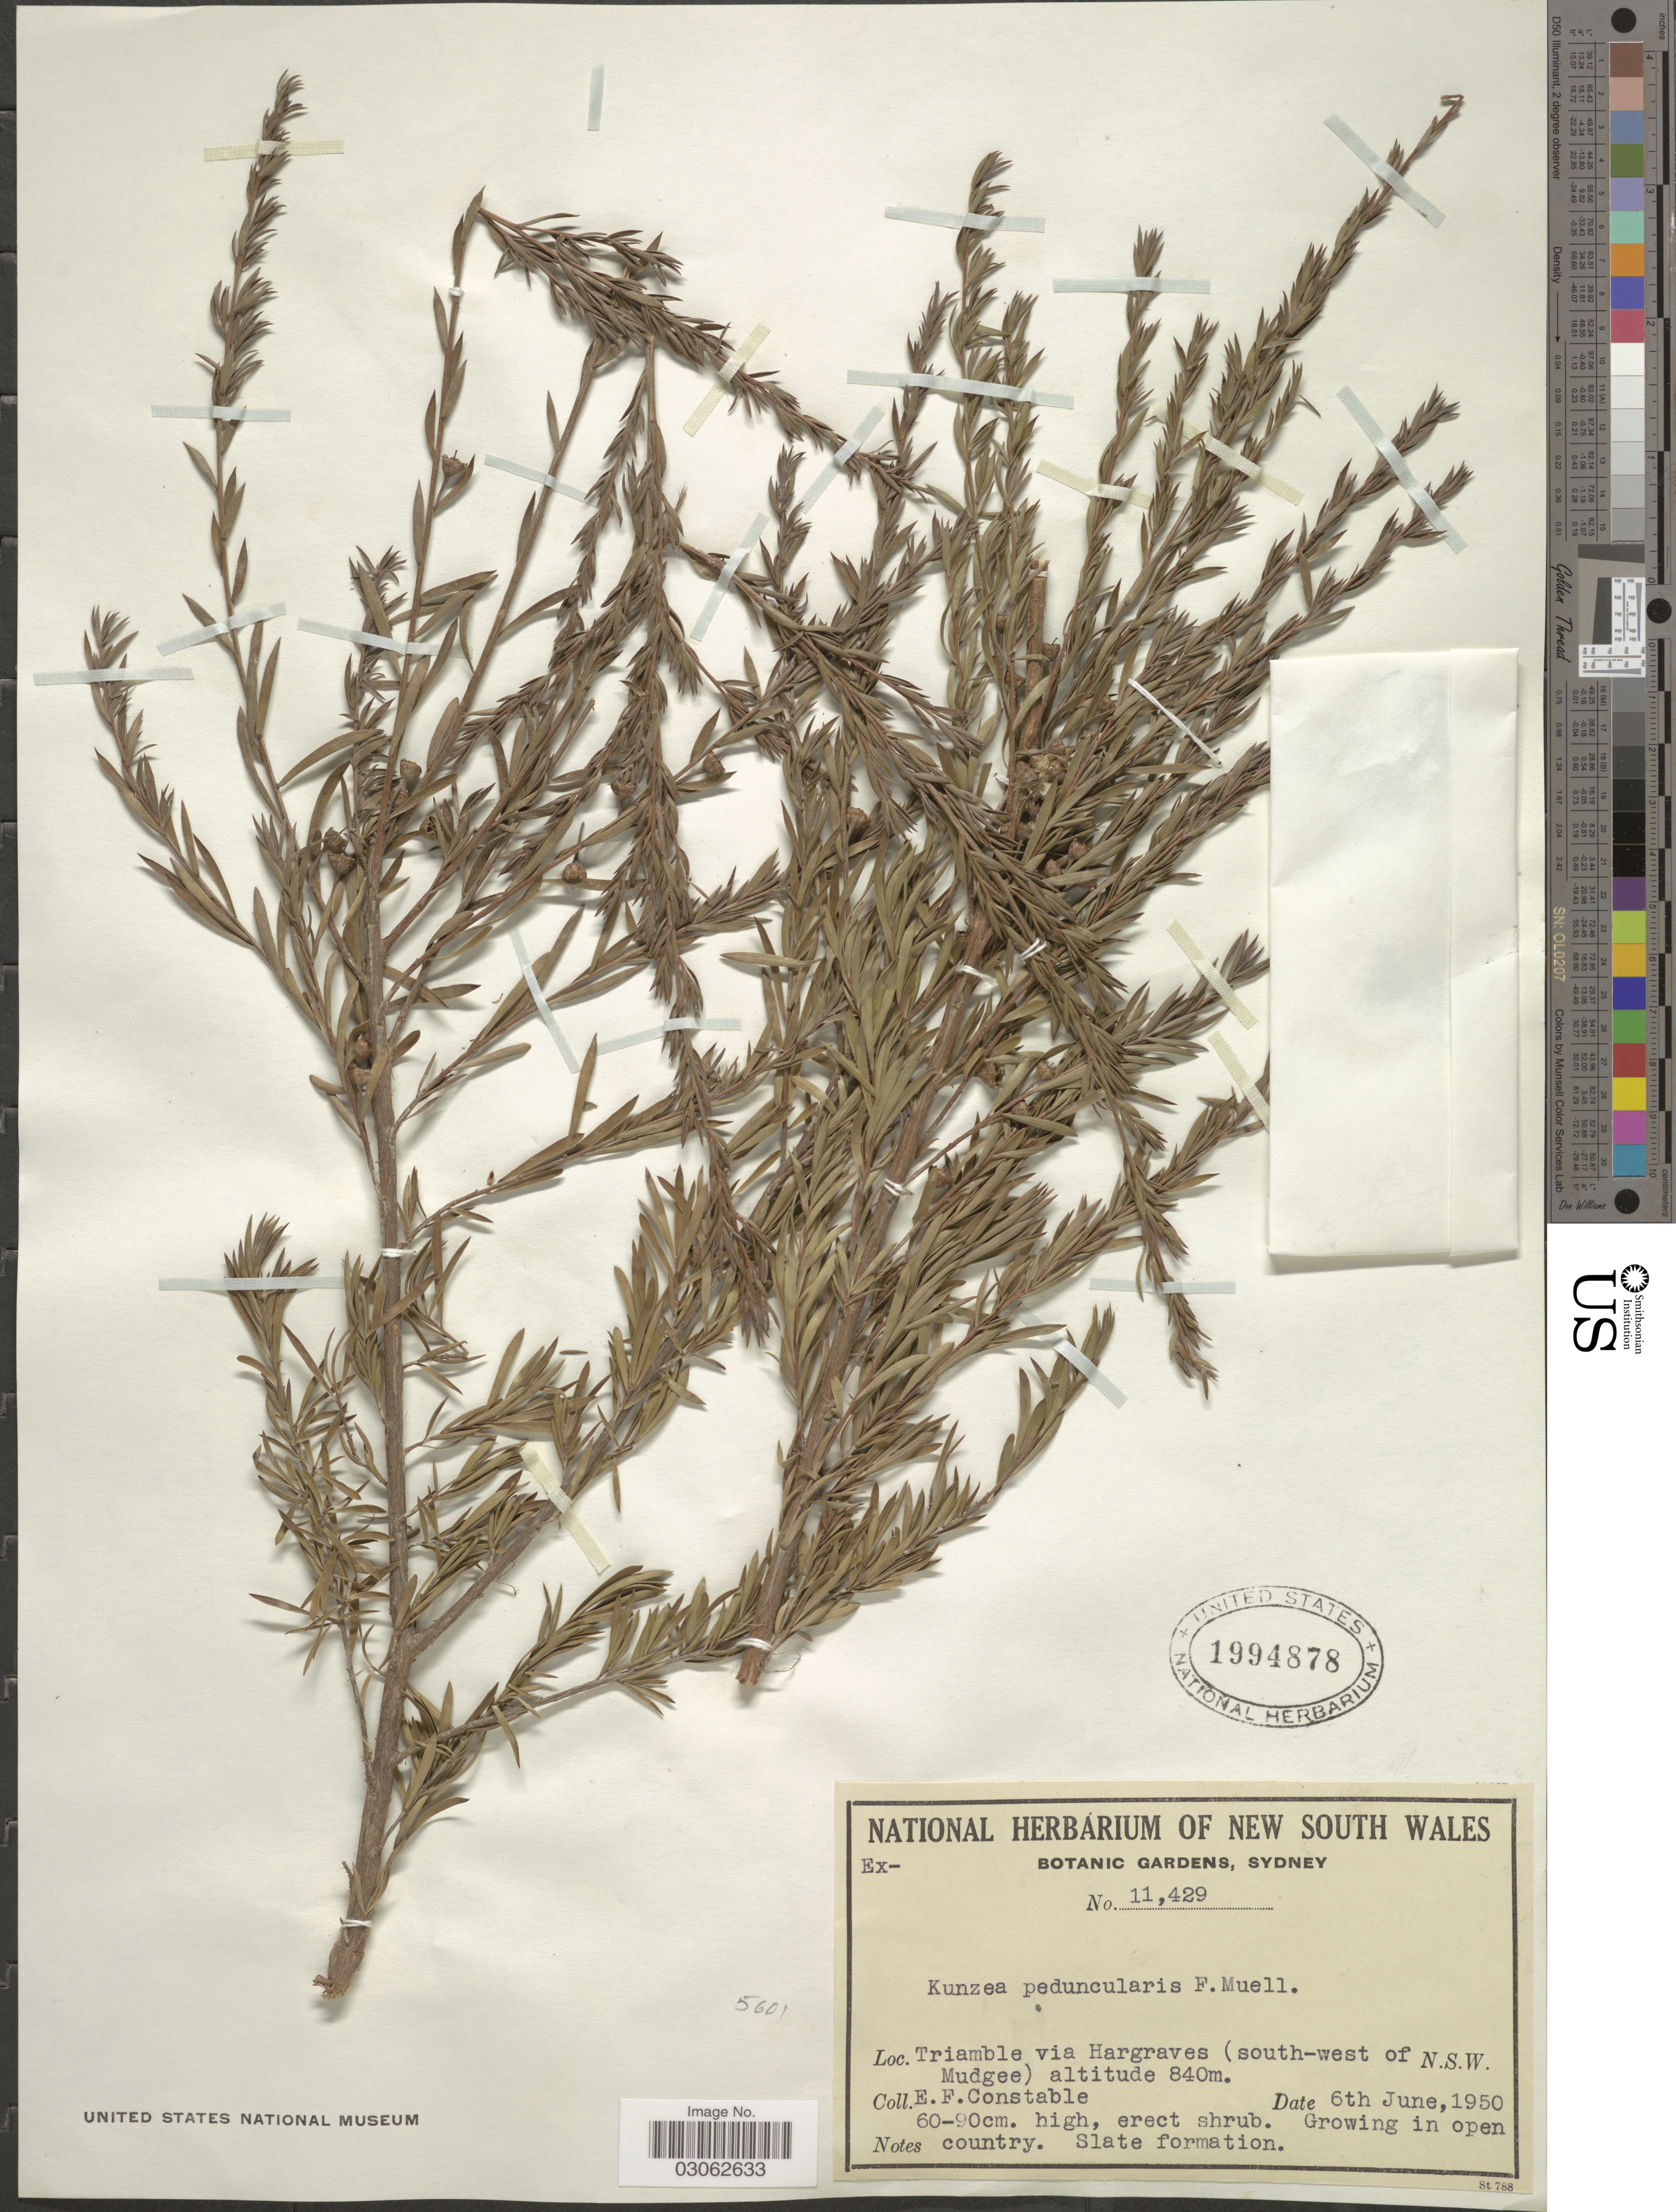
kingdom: Plantae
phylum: Tracheophyta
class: Magnoliopsida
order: Myrtales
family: Myrtaceae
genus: Kunzea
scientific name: Kunzea peduncularis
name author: F. Muell.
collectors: E. F. Constable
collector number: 11429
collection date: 1950-06-06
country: Australia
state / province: New South Wales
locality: Triamble via Hargraves (south-west of Mudgee). N.S.W.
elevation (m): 840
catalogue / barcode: US 1994878